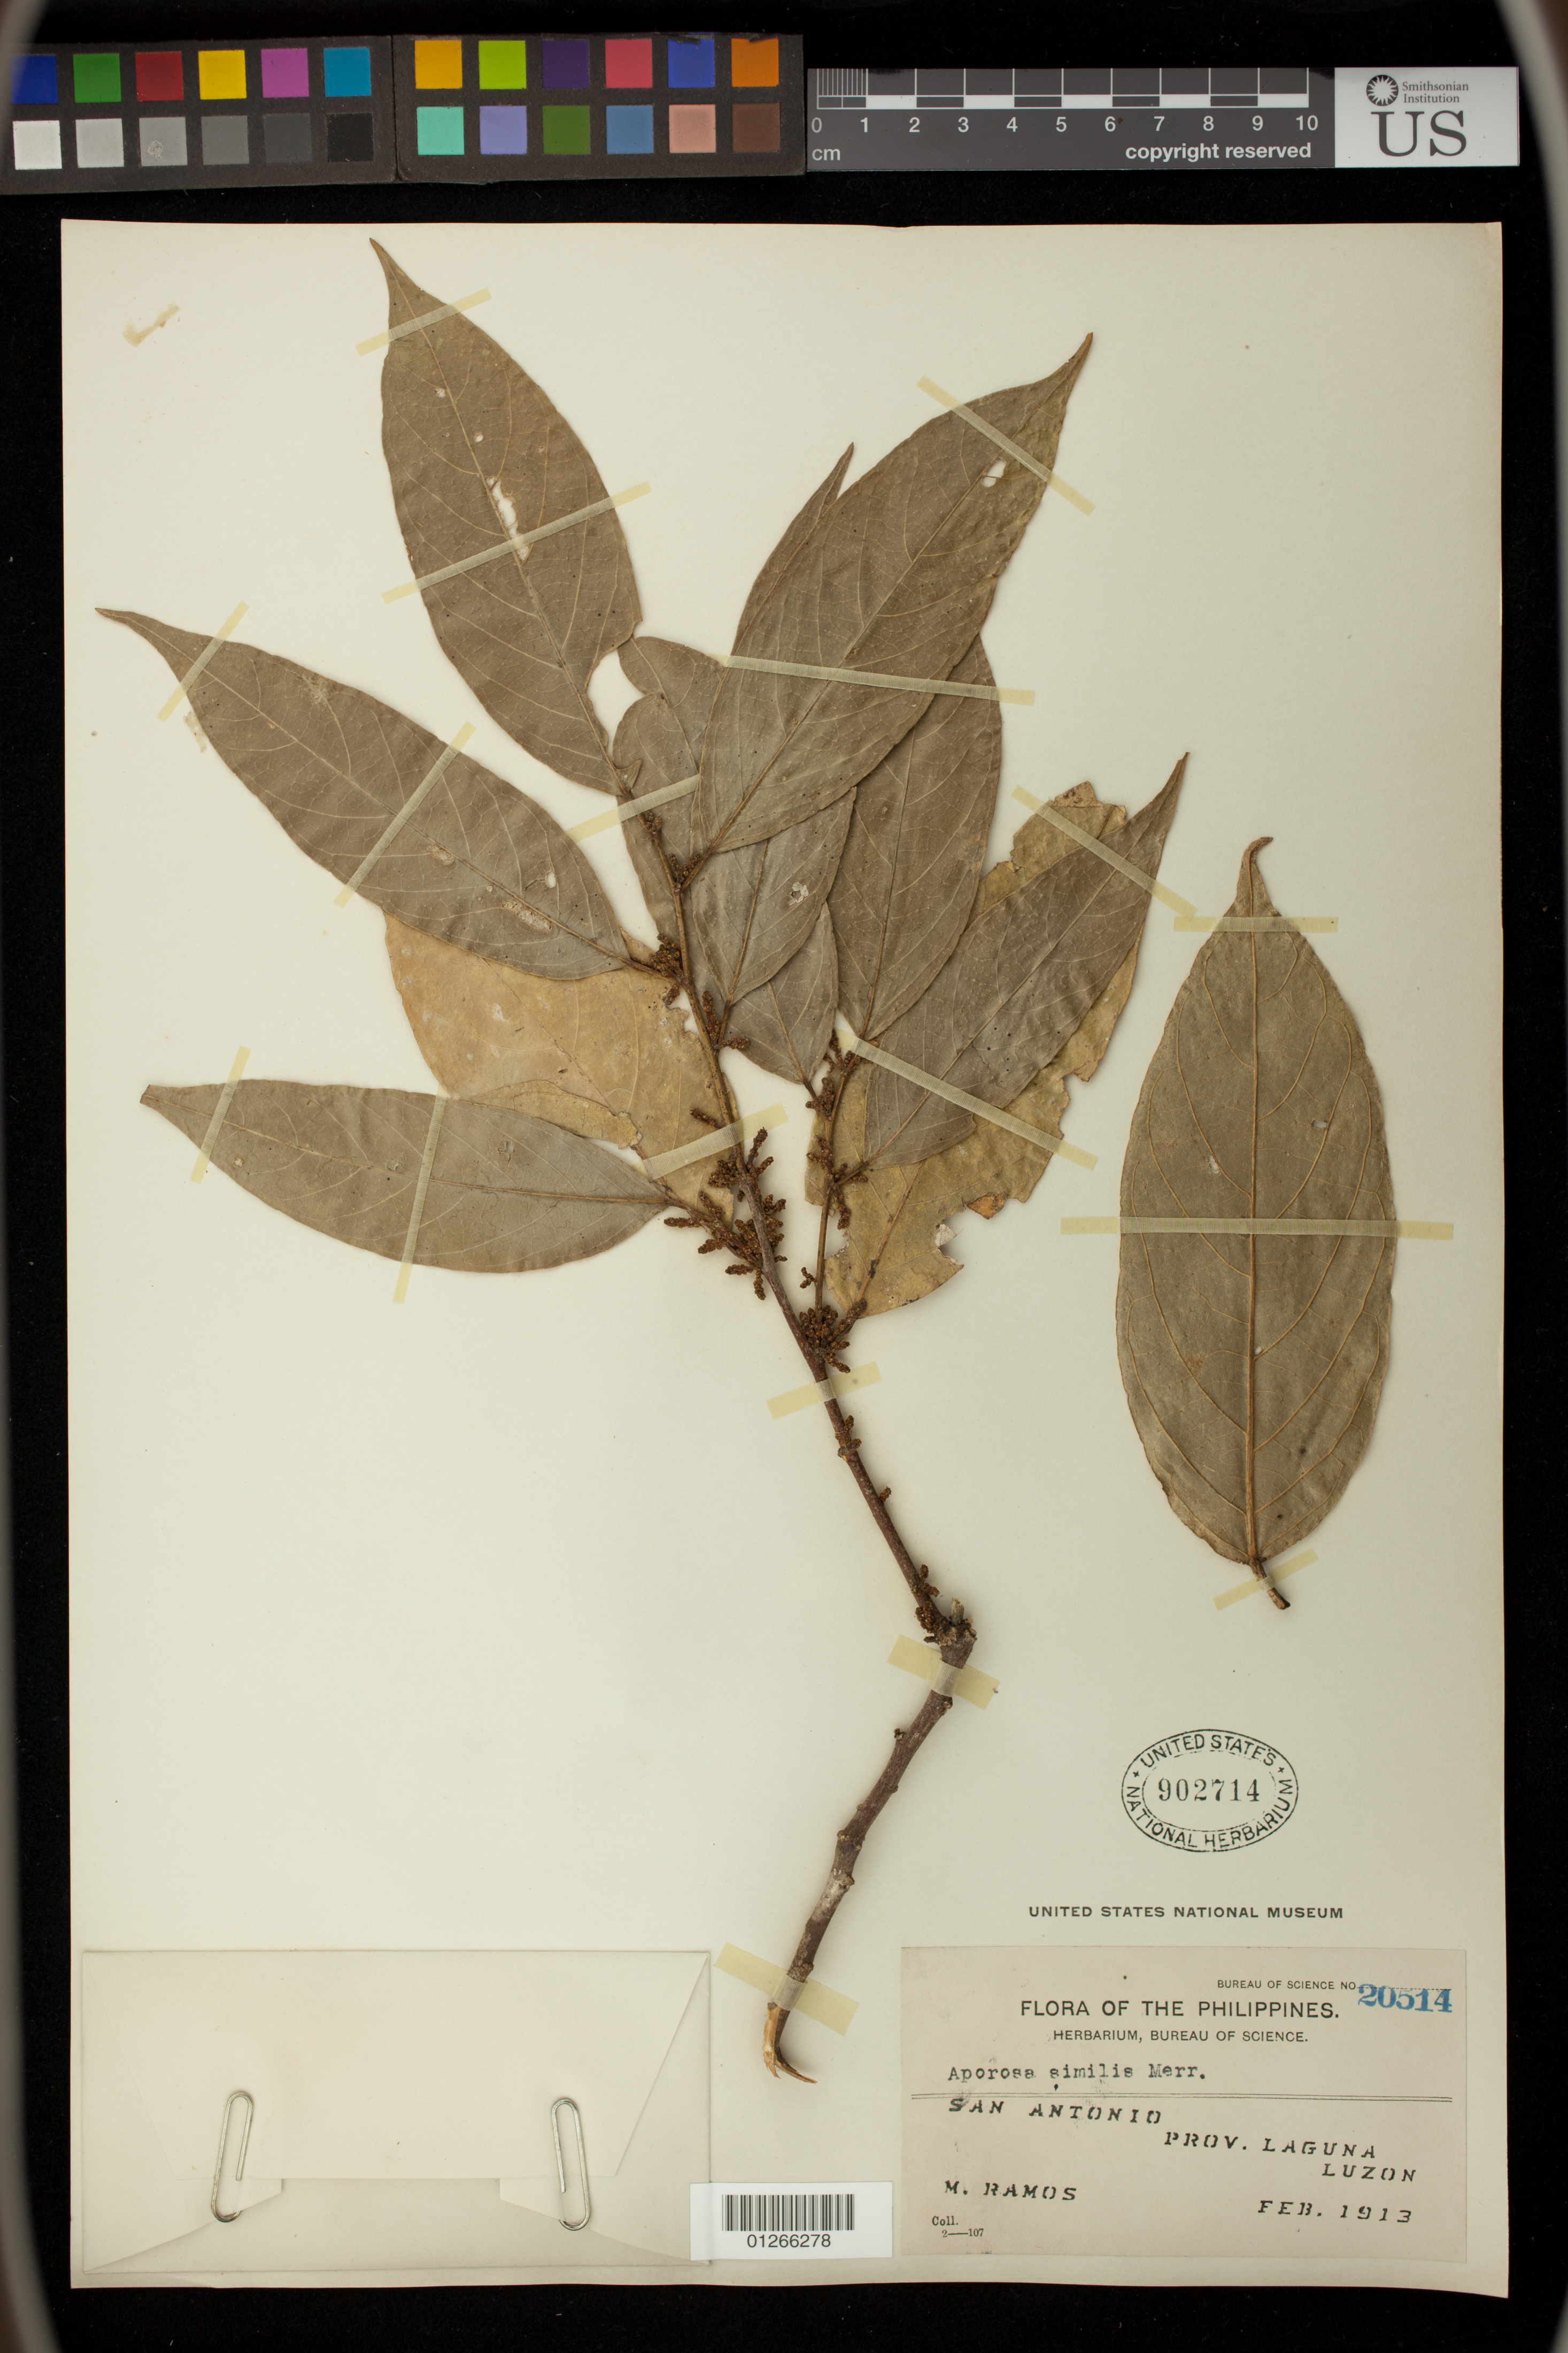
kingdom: Plantae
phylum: Tracheophyta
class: Magnoliopsida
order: Malpighiales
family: Phyllanthaceae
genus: Aporosa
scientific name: Aporosa banahaensis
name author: (Elmer) Merr.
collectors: M. Ramos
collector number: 20514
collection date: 1913-02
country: Philippines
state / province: Calabarzon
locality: San Antonio, Prov. Languna, Luzon